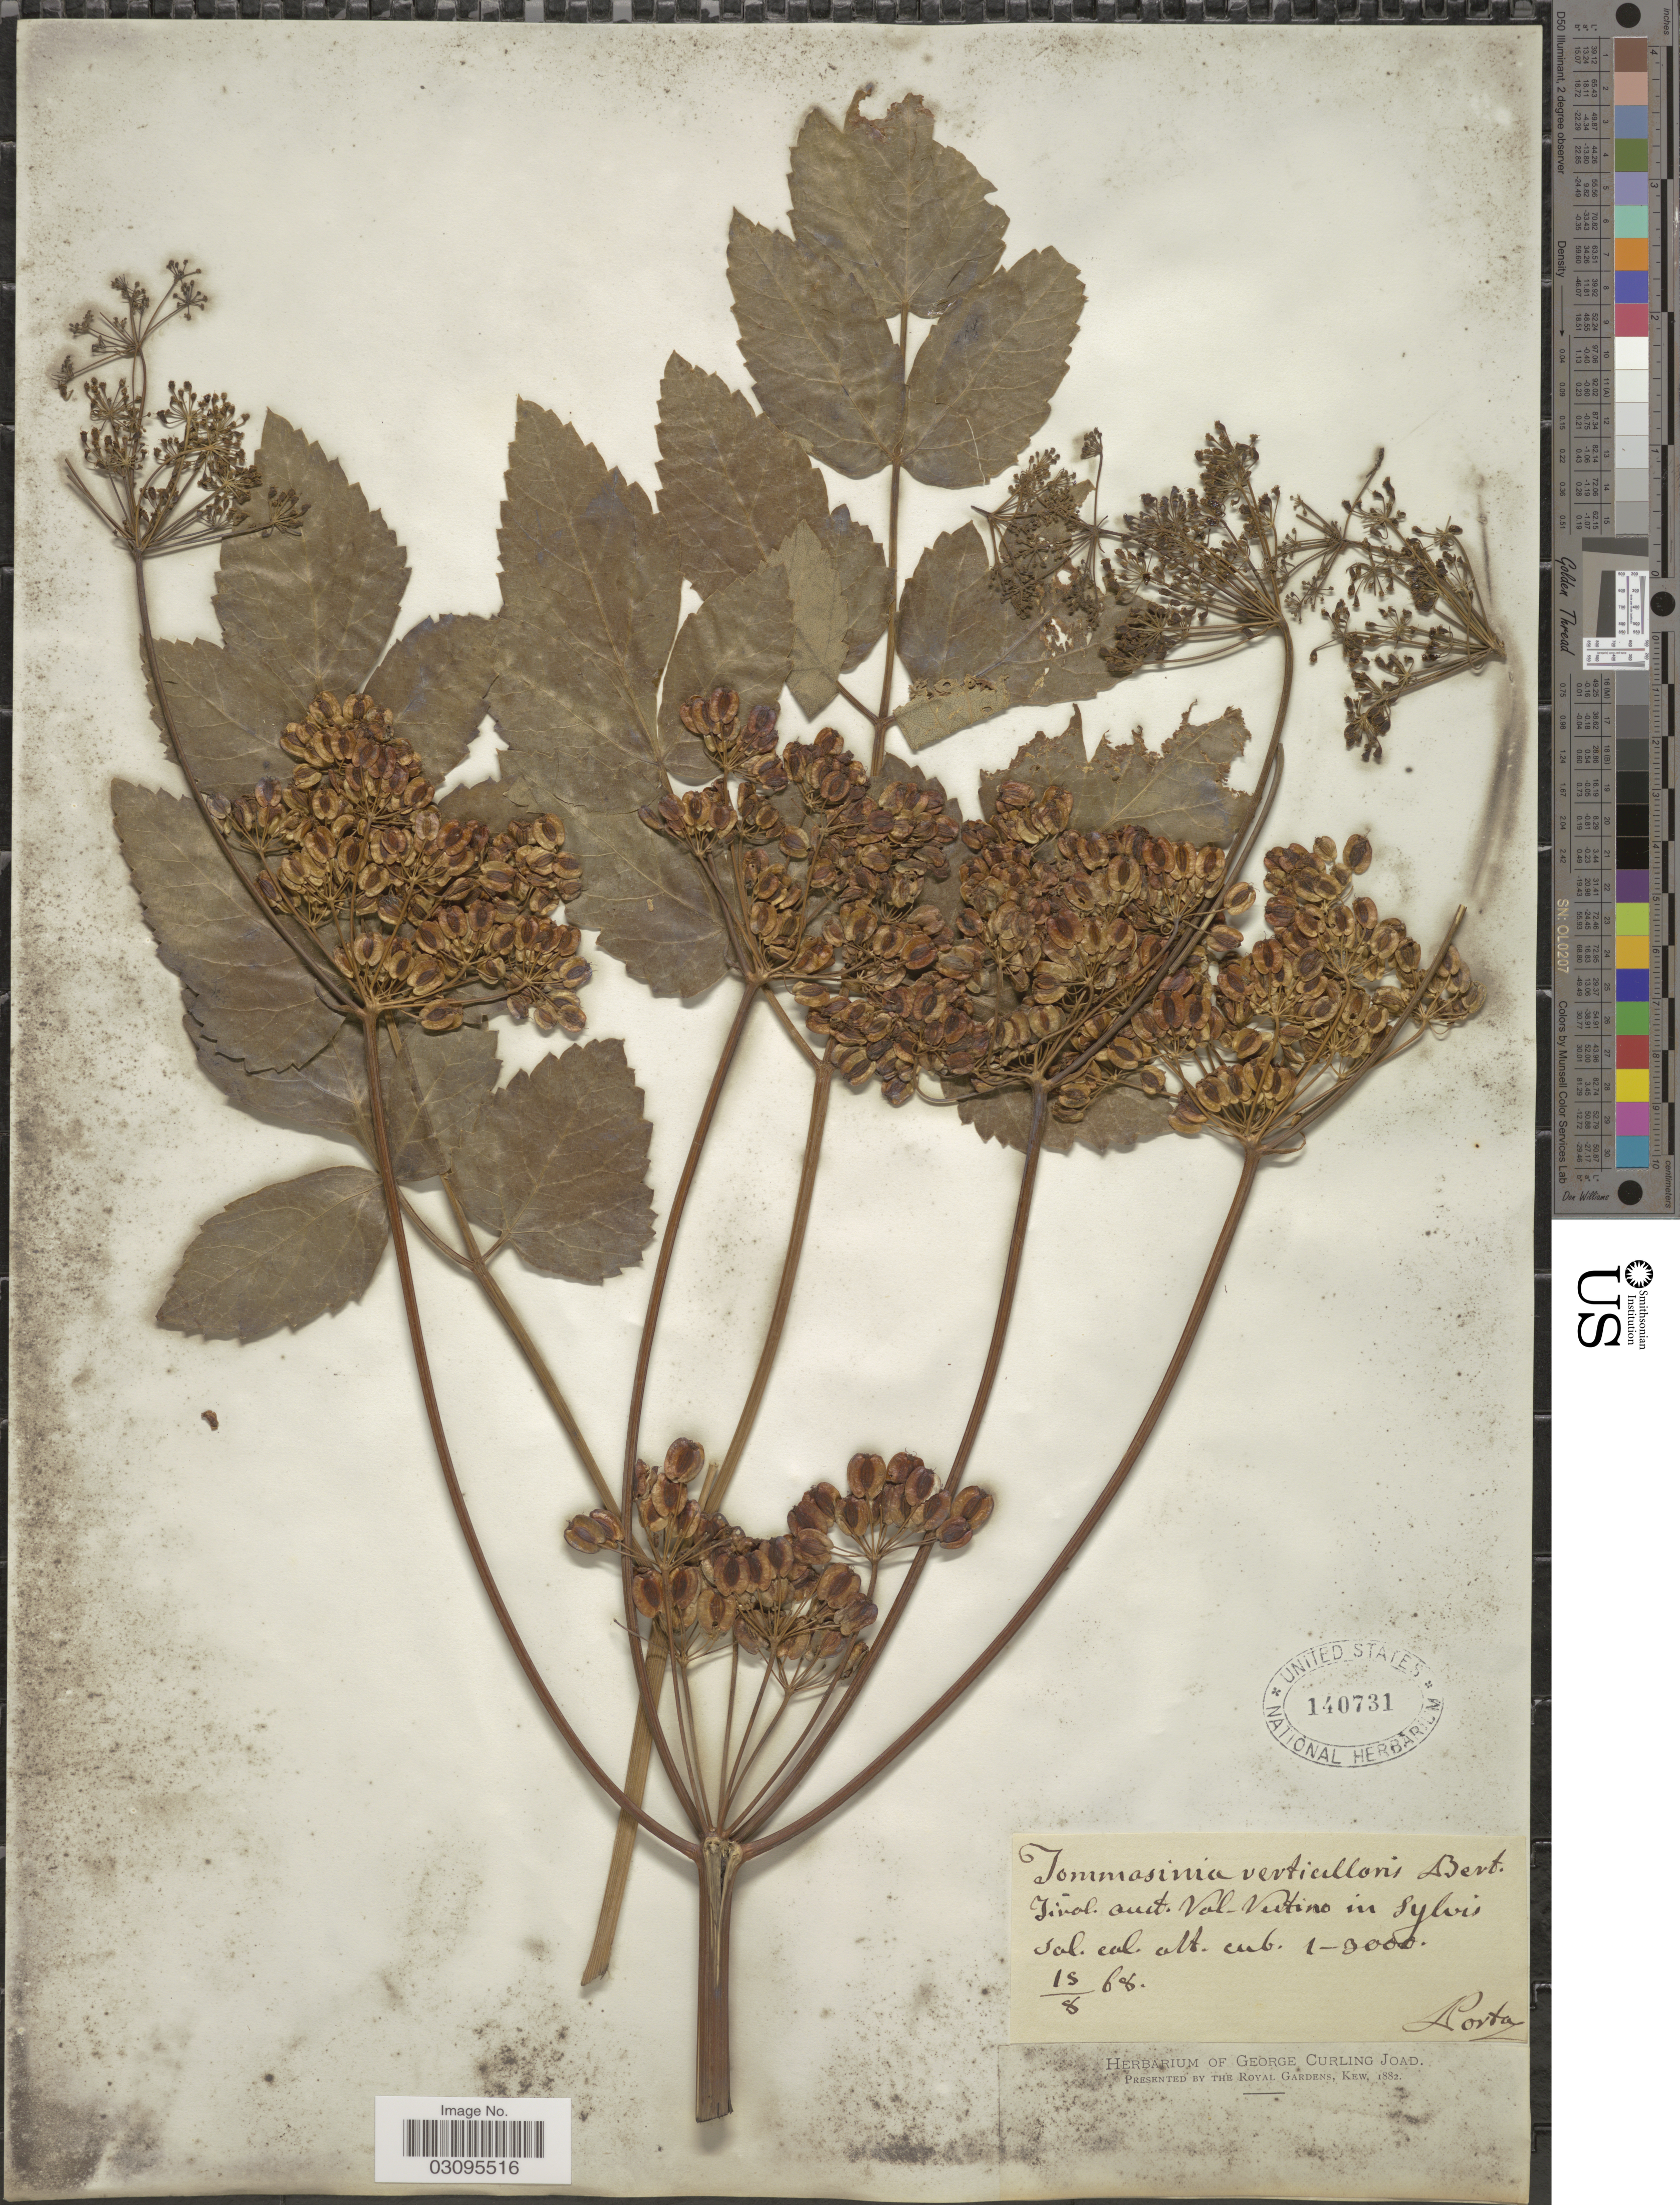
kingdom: Plantae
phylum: Tracheophyta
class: Magnoliopsida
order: Apiales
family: Apiaceae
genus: Pastinaca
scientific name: Pastinaca verticillata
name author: Calest.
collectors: -- Porta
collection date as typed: Transcribed d/m/y: 18/8/68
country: Italy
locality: Tirol, austr. Val-Vestino in sylvis.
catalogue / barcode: US 140731